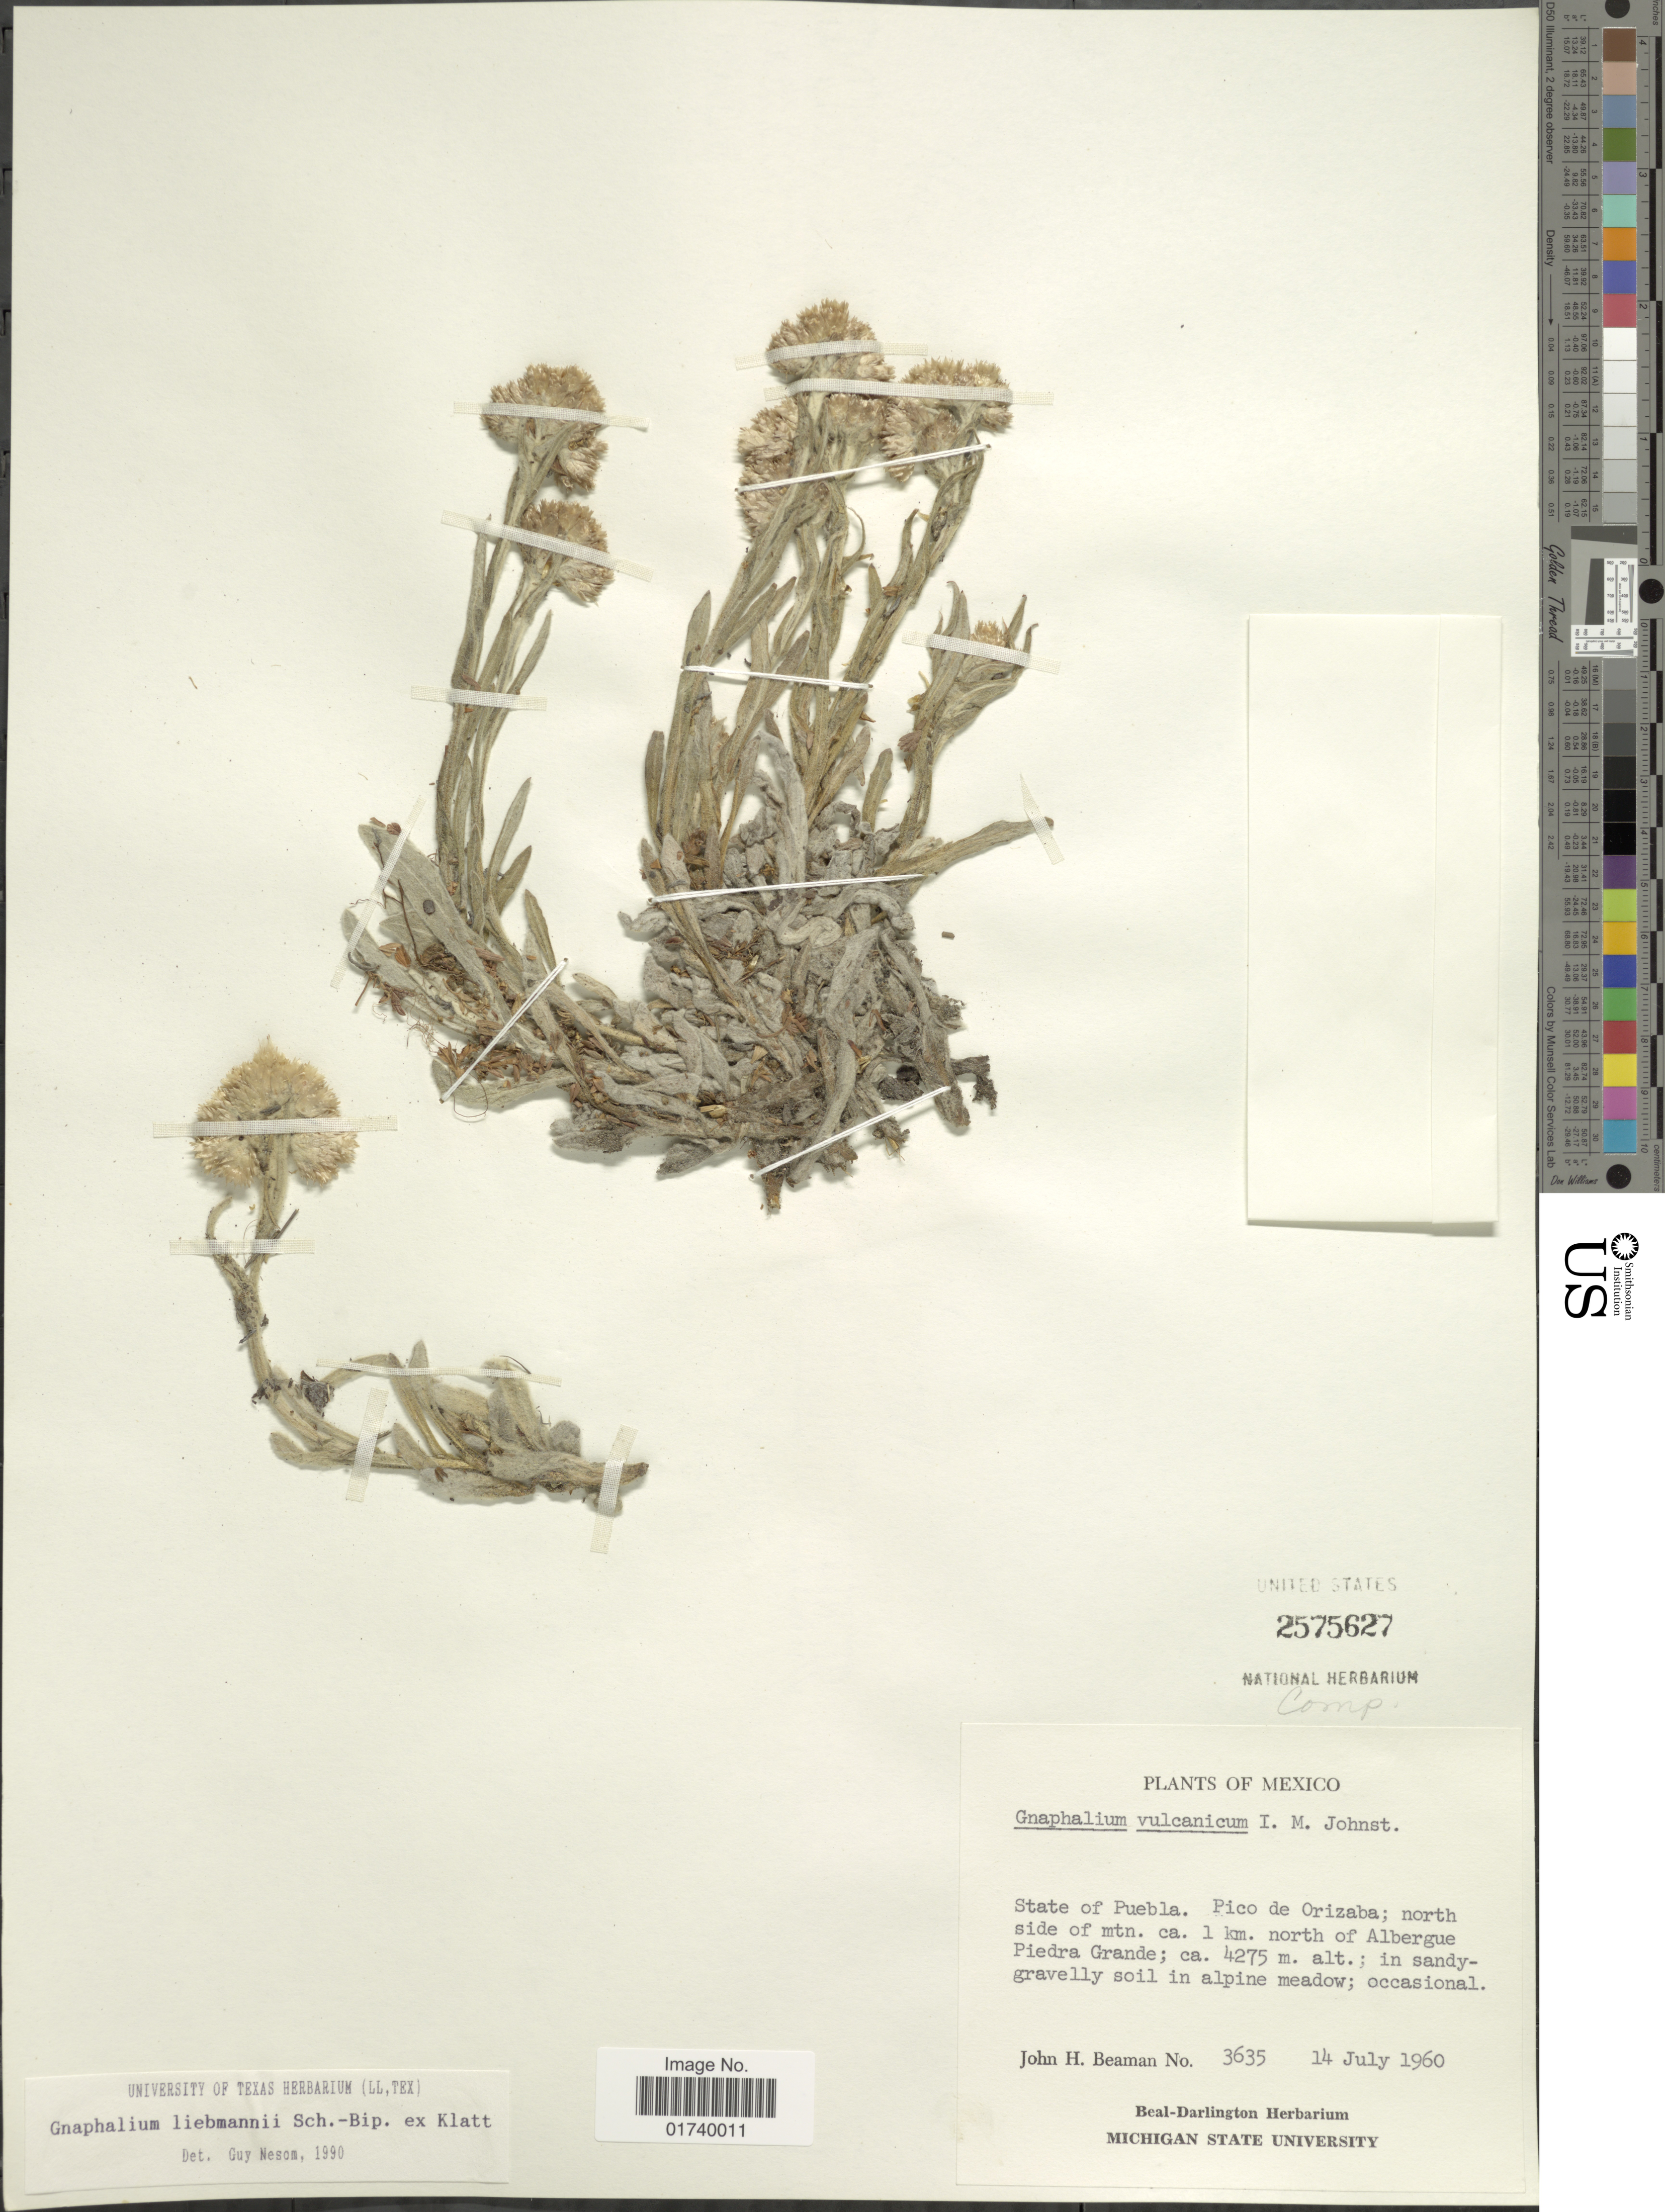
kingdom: Plantae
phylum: Tracheophyta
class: Magnoliopsida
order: Asterales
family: Asteraceae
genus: Pseudognaphalium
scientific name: Pseudognaphalium liebmannii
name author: (Sch. Bip. ex Klatt) Anderb.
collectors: J. H. Beaman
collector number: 3635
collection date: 1960-07-14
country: Mexico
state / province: Puebla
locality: State of Publa, Pico de Orizaba; north side of mtn ca. 1 km north of Albergue Piedra Grande.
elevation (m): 4275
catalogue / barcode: US 2575627